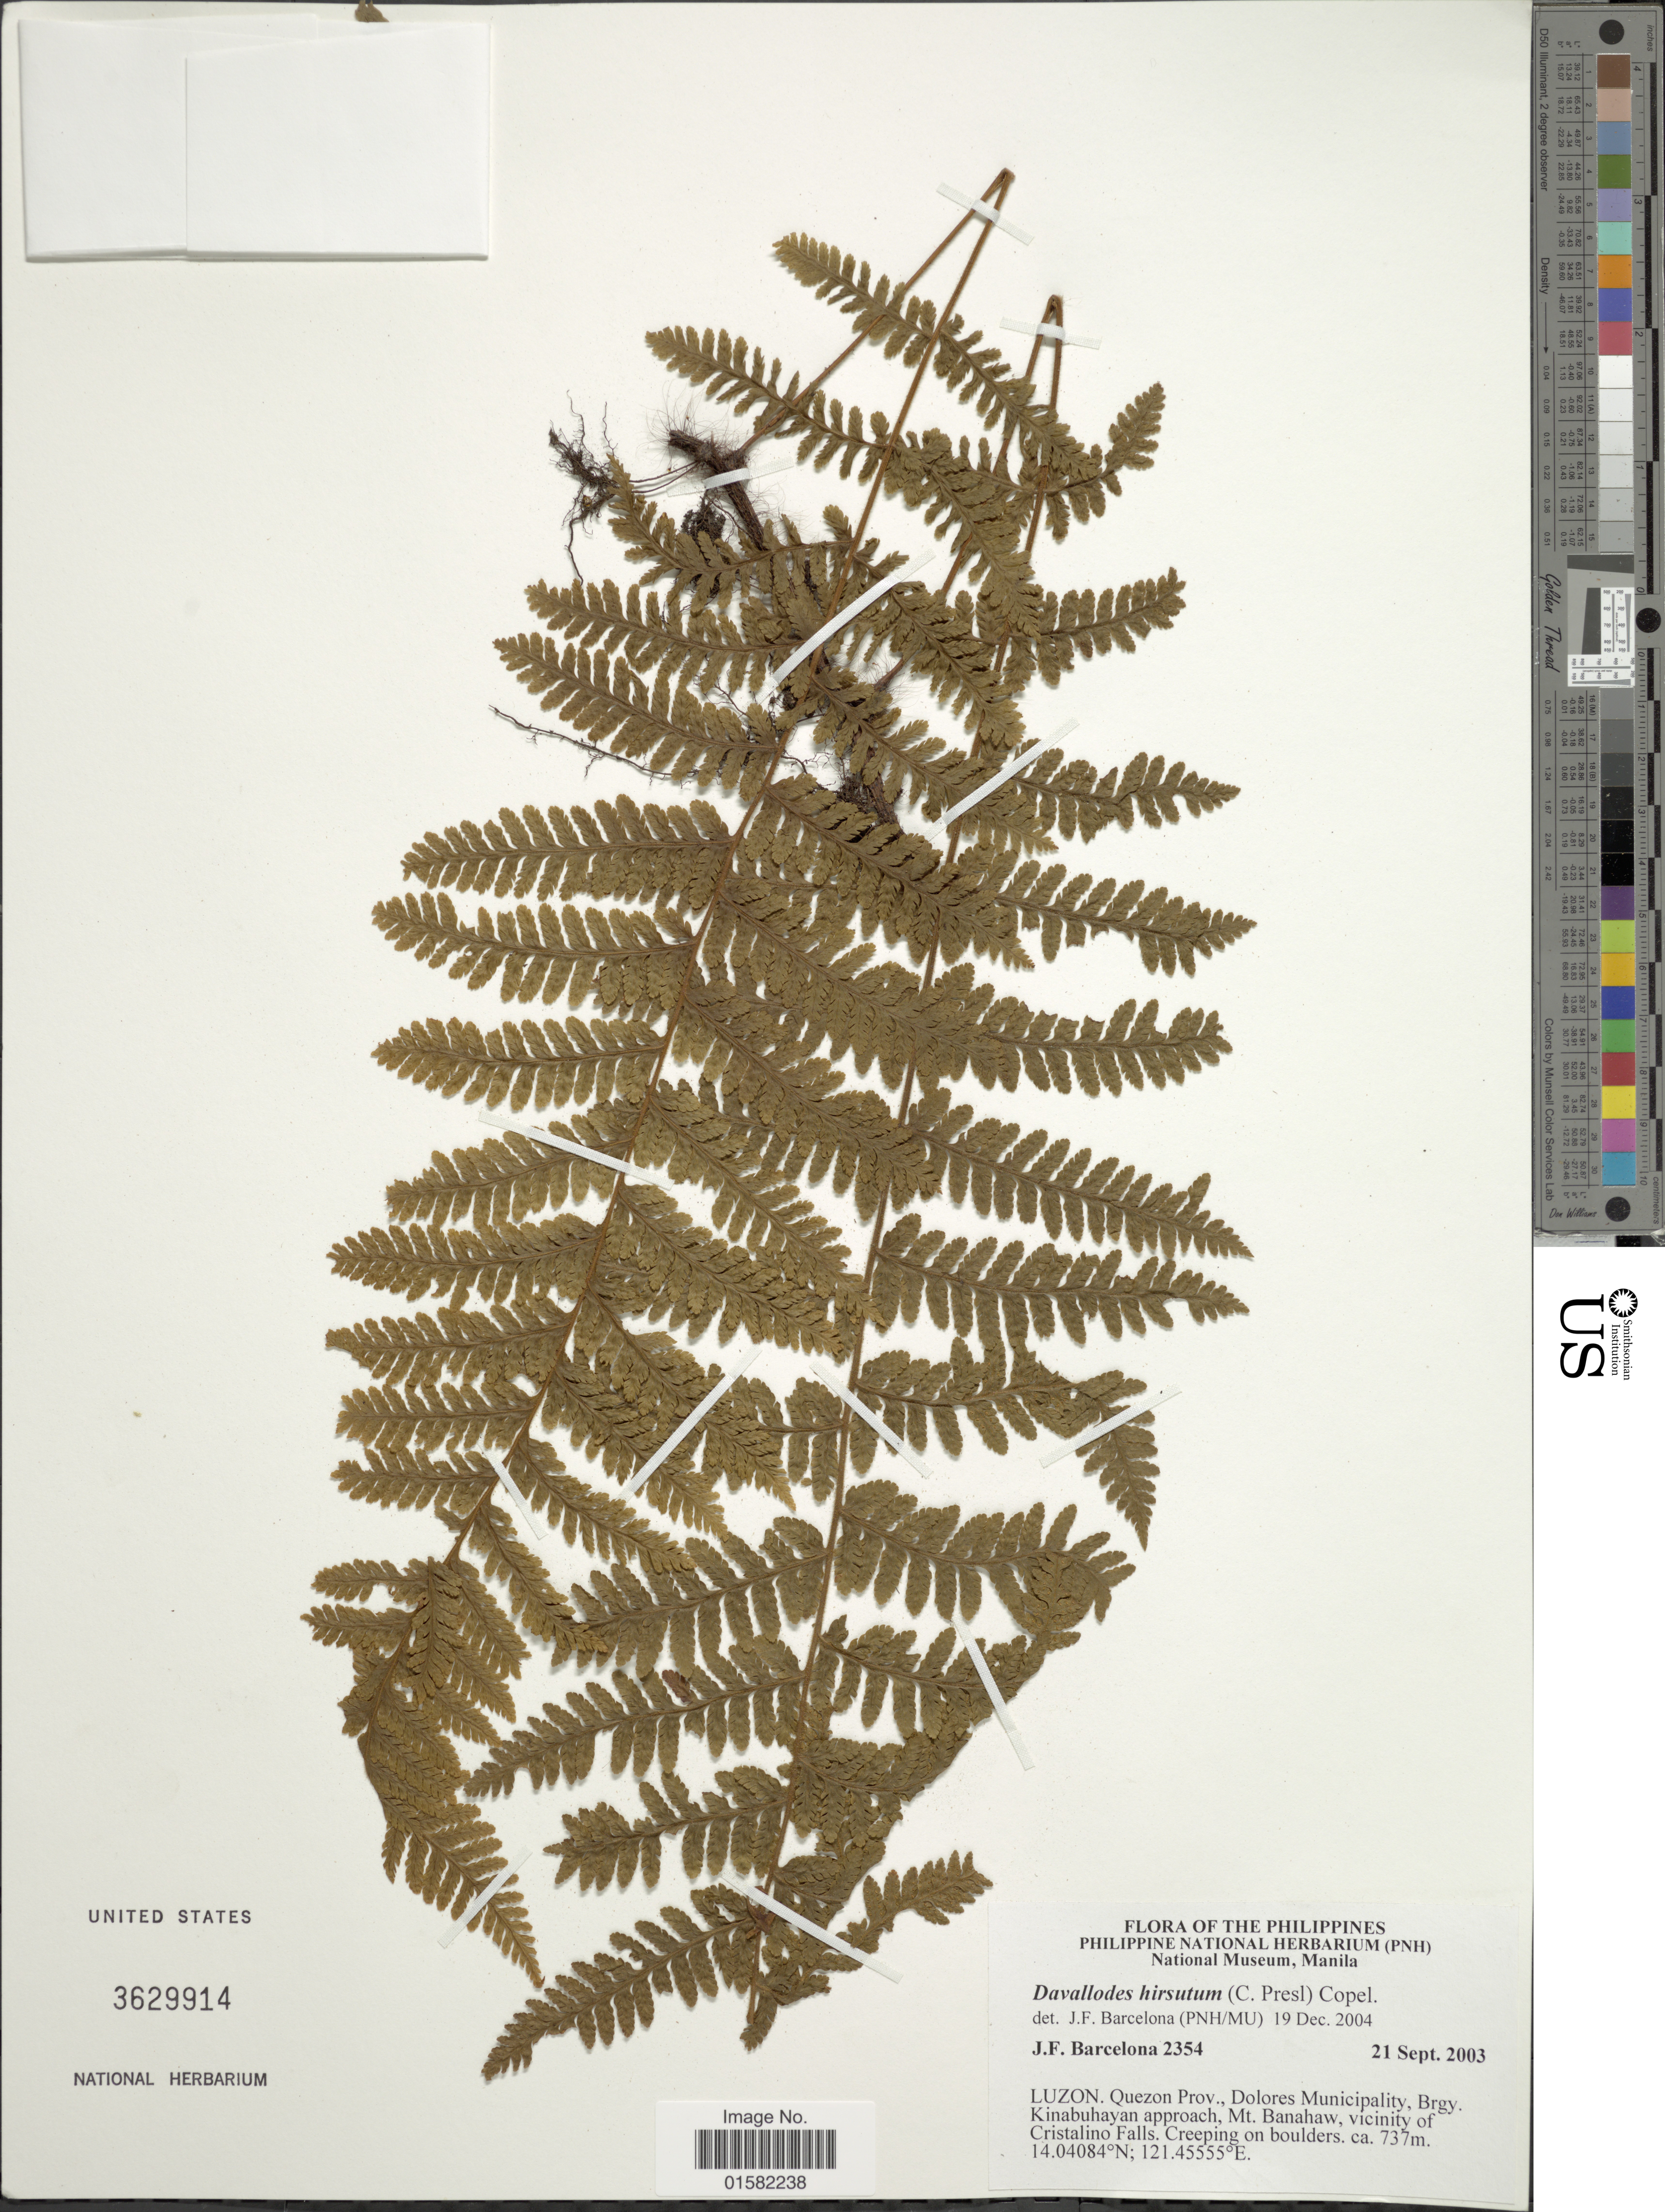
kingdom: Plantae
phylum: Tracheophyta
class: Polypodiopsida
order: Polypodiales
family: Davalliaceae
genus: Davallodes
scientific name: Davallodes hirsutum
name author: (J. Sm.) Copel.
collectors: J. F. Barcelona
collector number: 2354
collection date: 2003-09-21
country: Philippines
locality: Luzon. Quezon Prov., Dolores Municipality, Brgy. Kinabuhayan approach, Mt. Banahaw, vicinity of Cristalino Falls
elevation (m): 737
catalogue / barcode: US 3629914